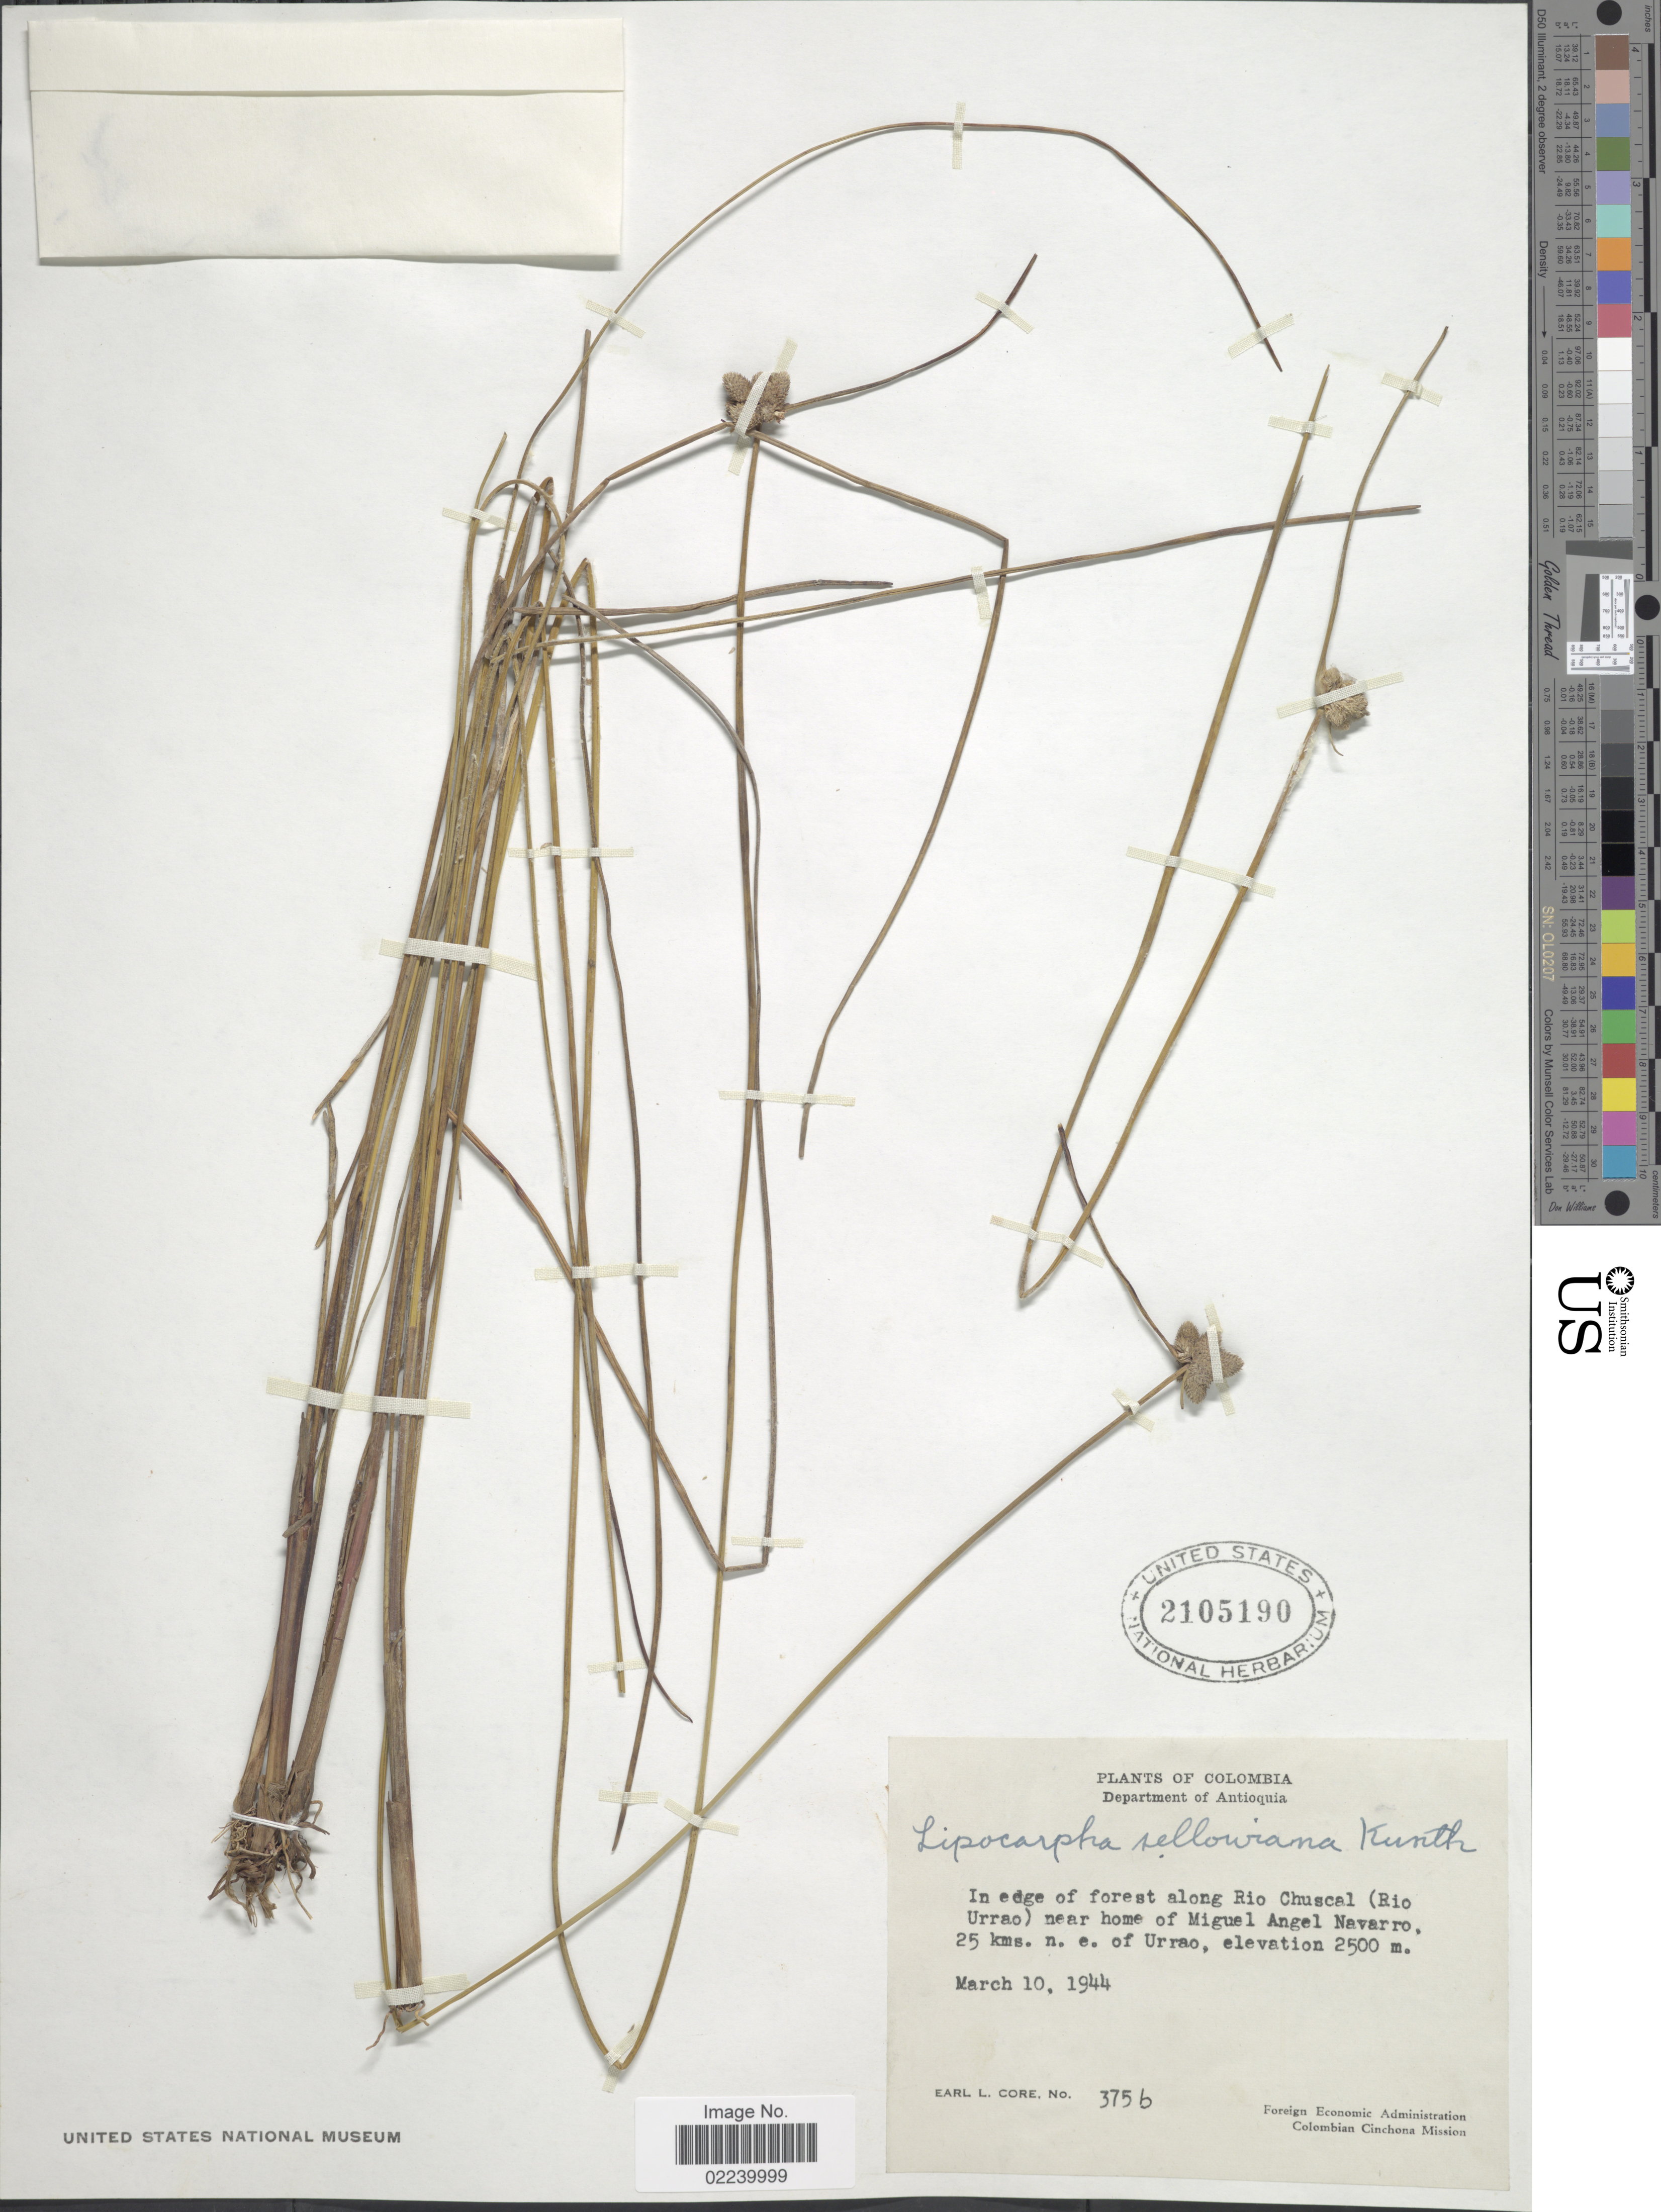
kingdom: Plantae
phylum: Tracheophyta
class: Liliopsida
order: Poales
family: Cyperaceae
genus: Cyperus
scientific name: Cyperus sellowianus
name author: (Kunth) T. Koyama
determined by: Strong, M. T., (US), Smithsonian Institution - National Museum of Natural History (UNITED STATES)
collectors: E. L. Core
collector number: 3756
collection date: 1944-03-10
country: Colombia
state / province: Antioquia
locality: In edge of forest along Rio Chuscal (Rio Urrao) near home of Miguel Angel Navarro, 25 kms. n.e. of Urrao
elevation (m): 2500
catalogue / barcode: US 2105190